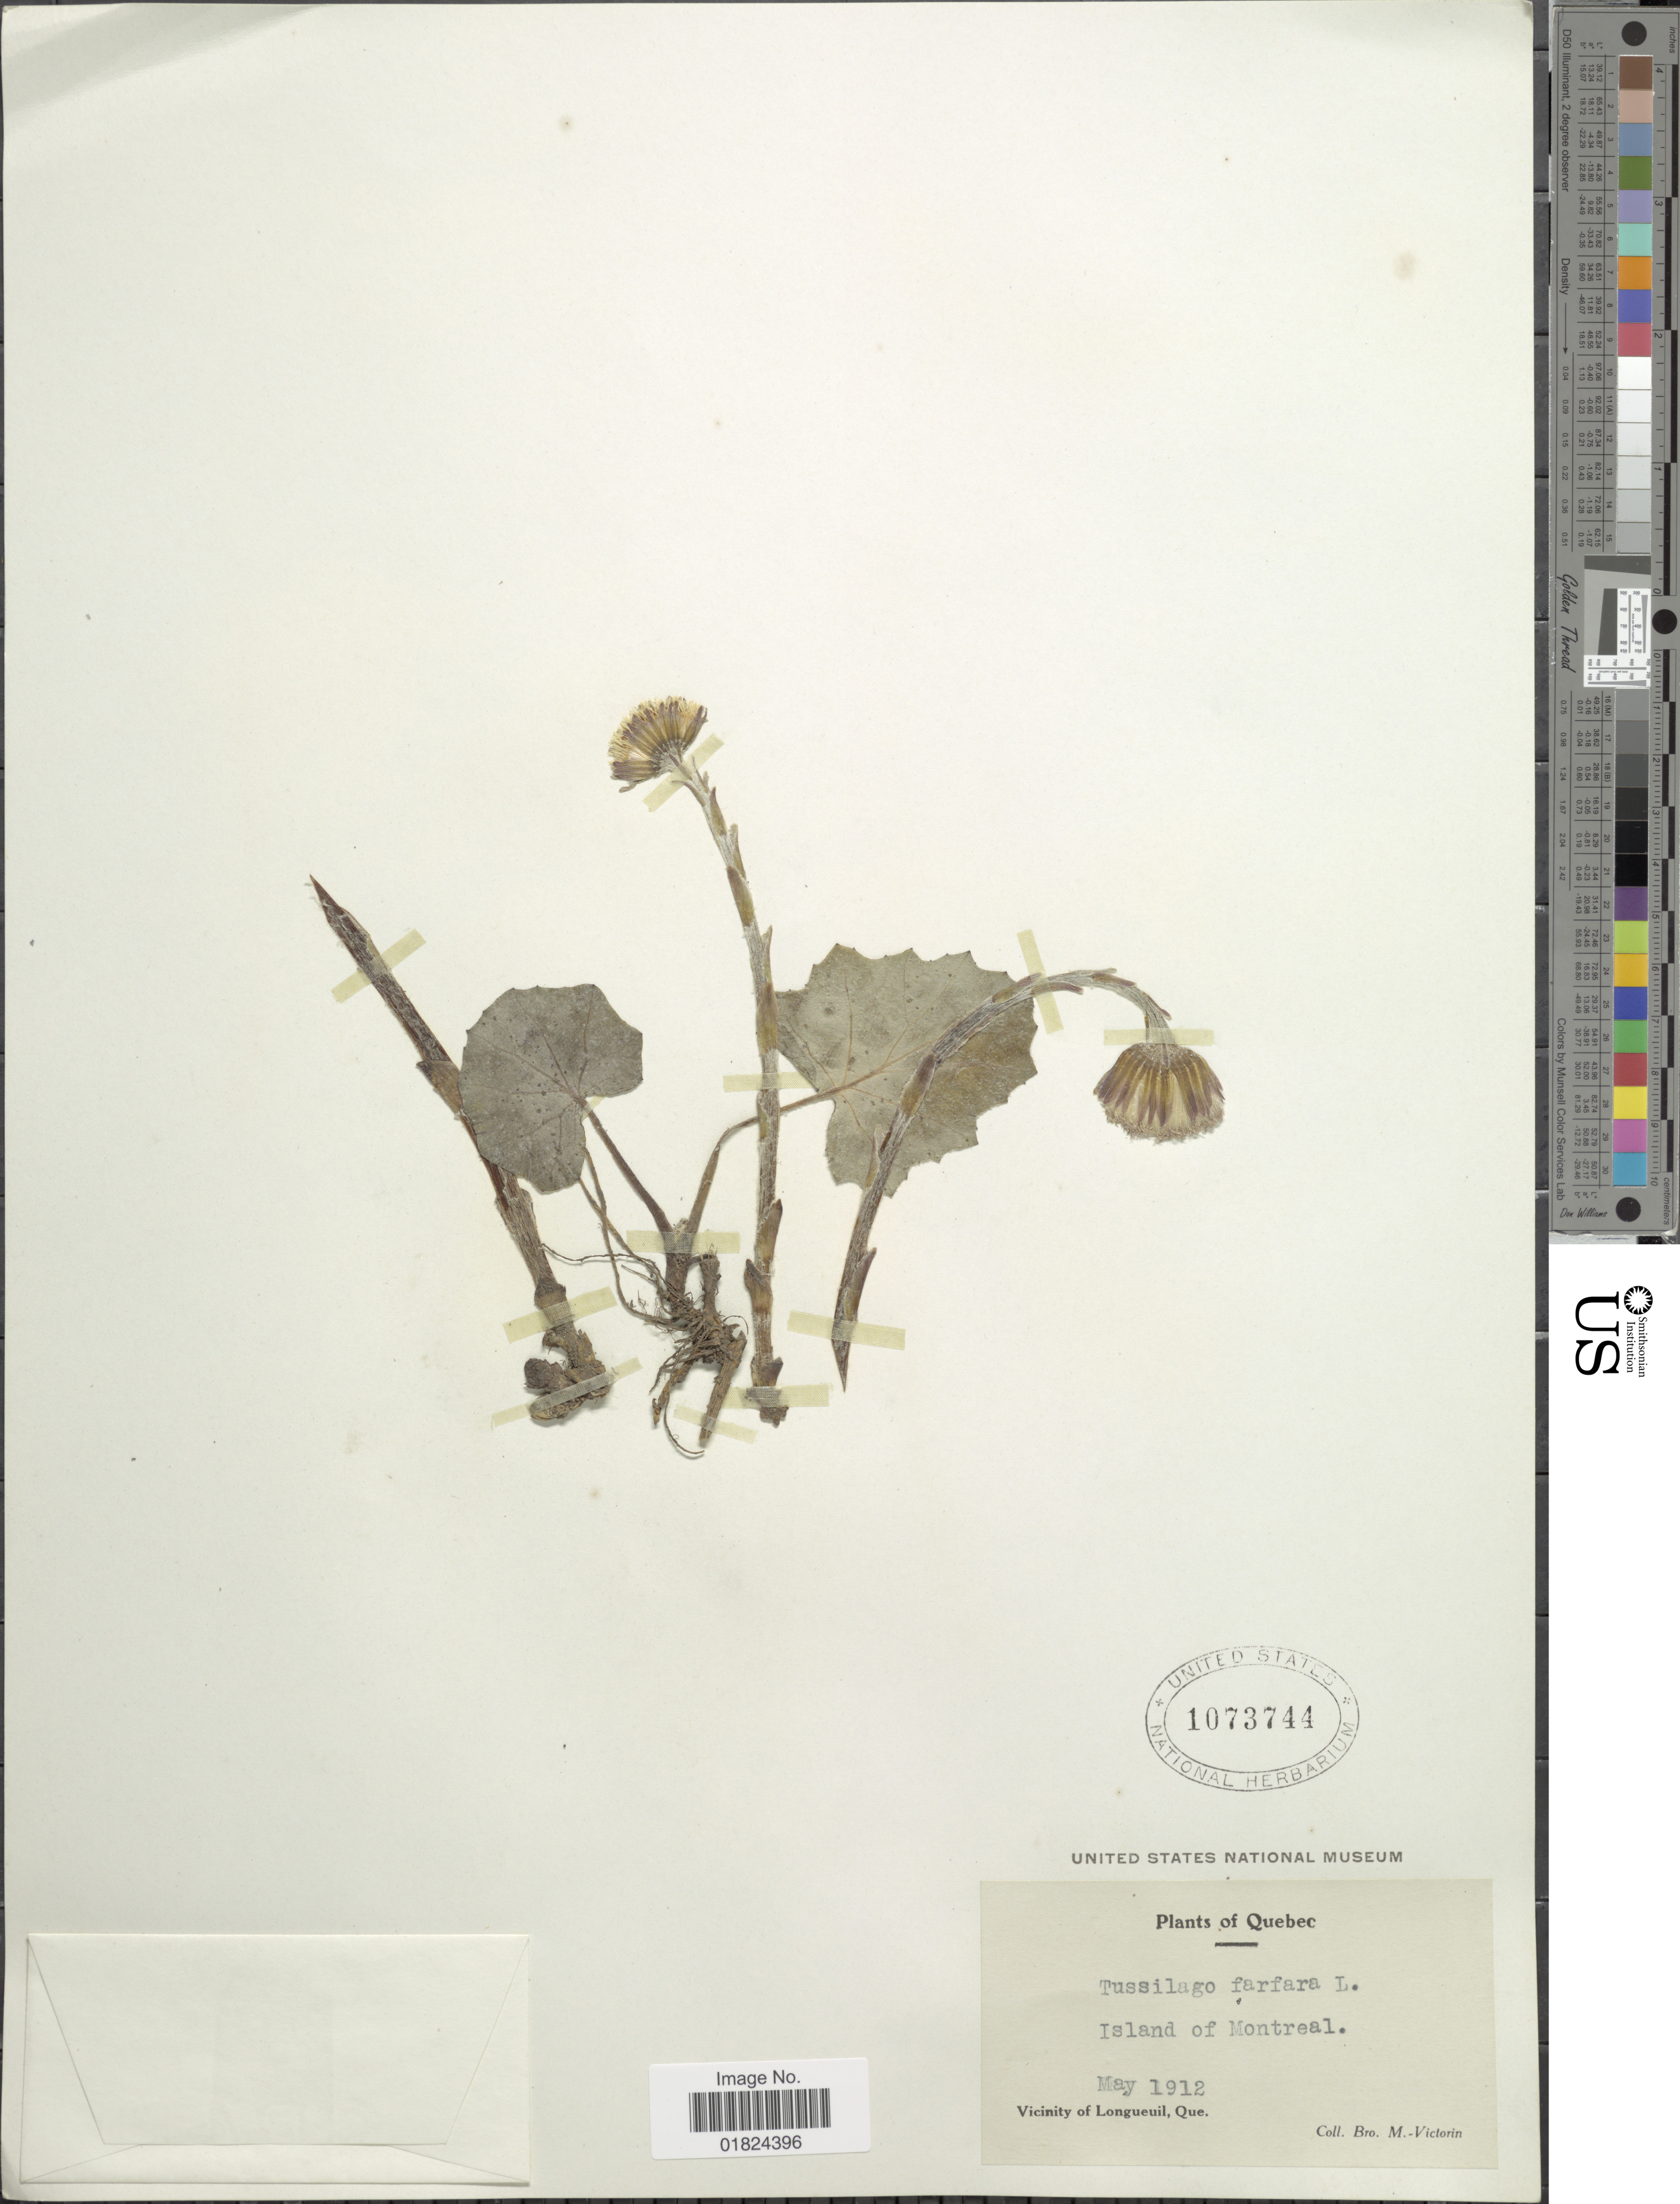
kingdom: Plantae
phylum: Tracheophyta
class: Magnoliopsida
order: Asterales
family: Asteraceae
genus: Tussilago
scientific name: Tussilago farfara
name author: L.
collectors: Fr. Marie-Victorin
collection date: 1912-05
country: Canada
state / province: Quebec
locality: Island of Montreal, vicinity of Longueuil.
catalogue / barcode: US 1073744